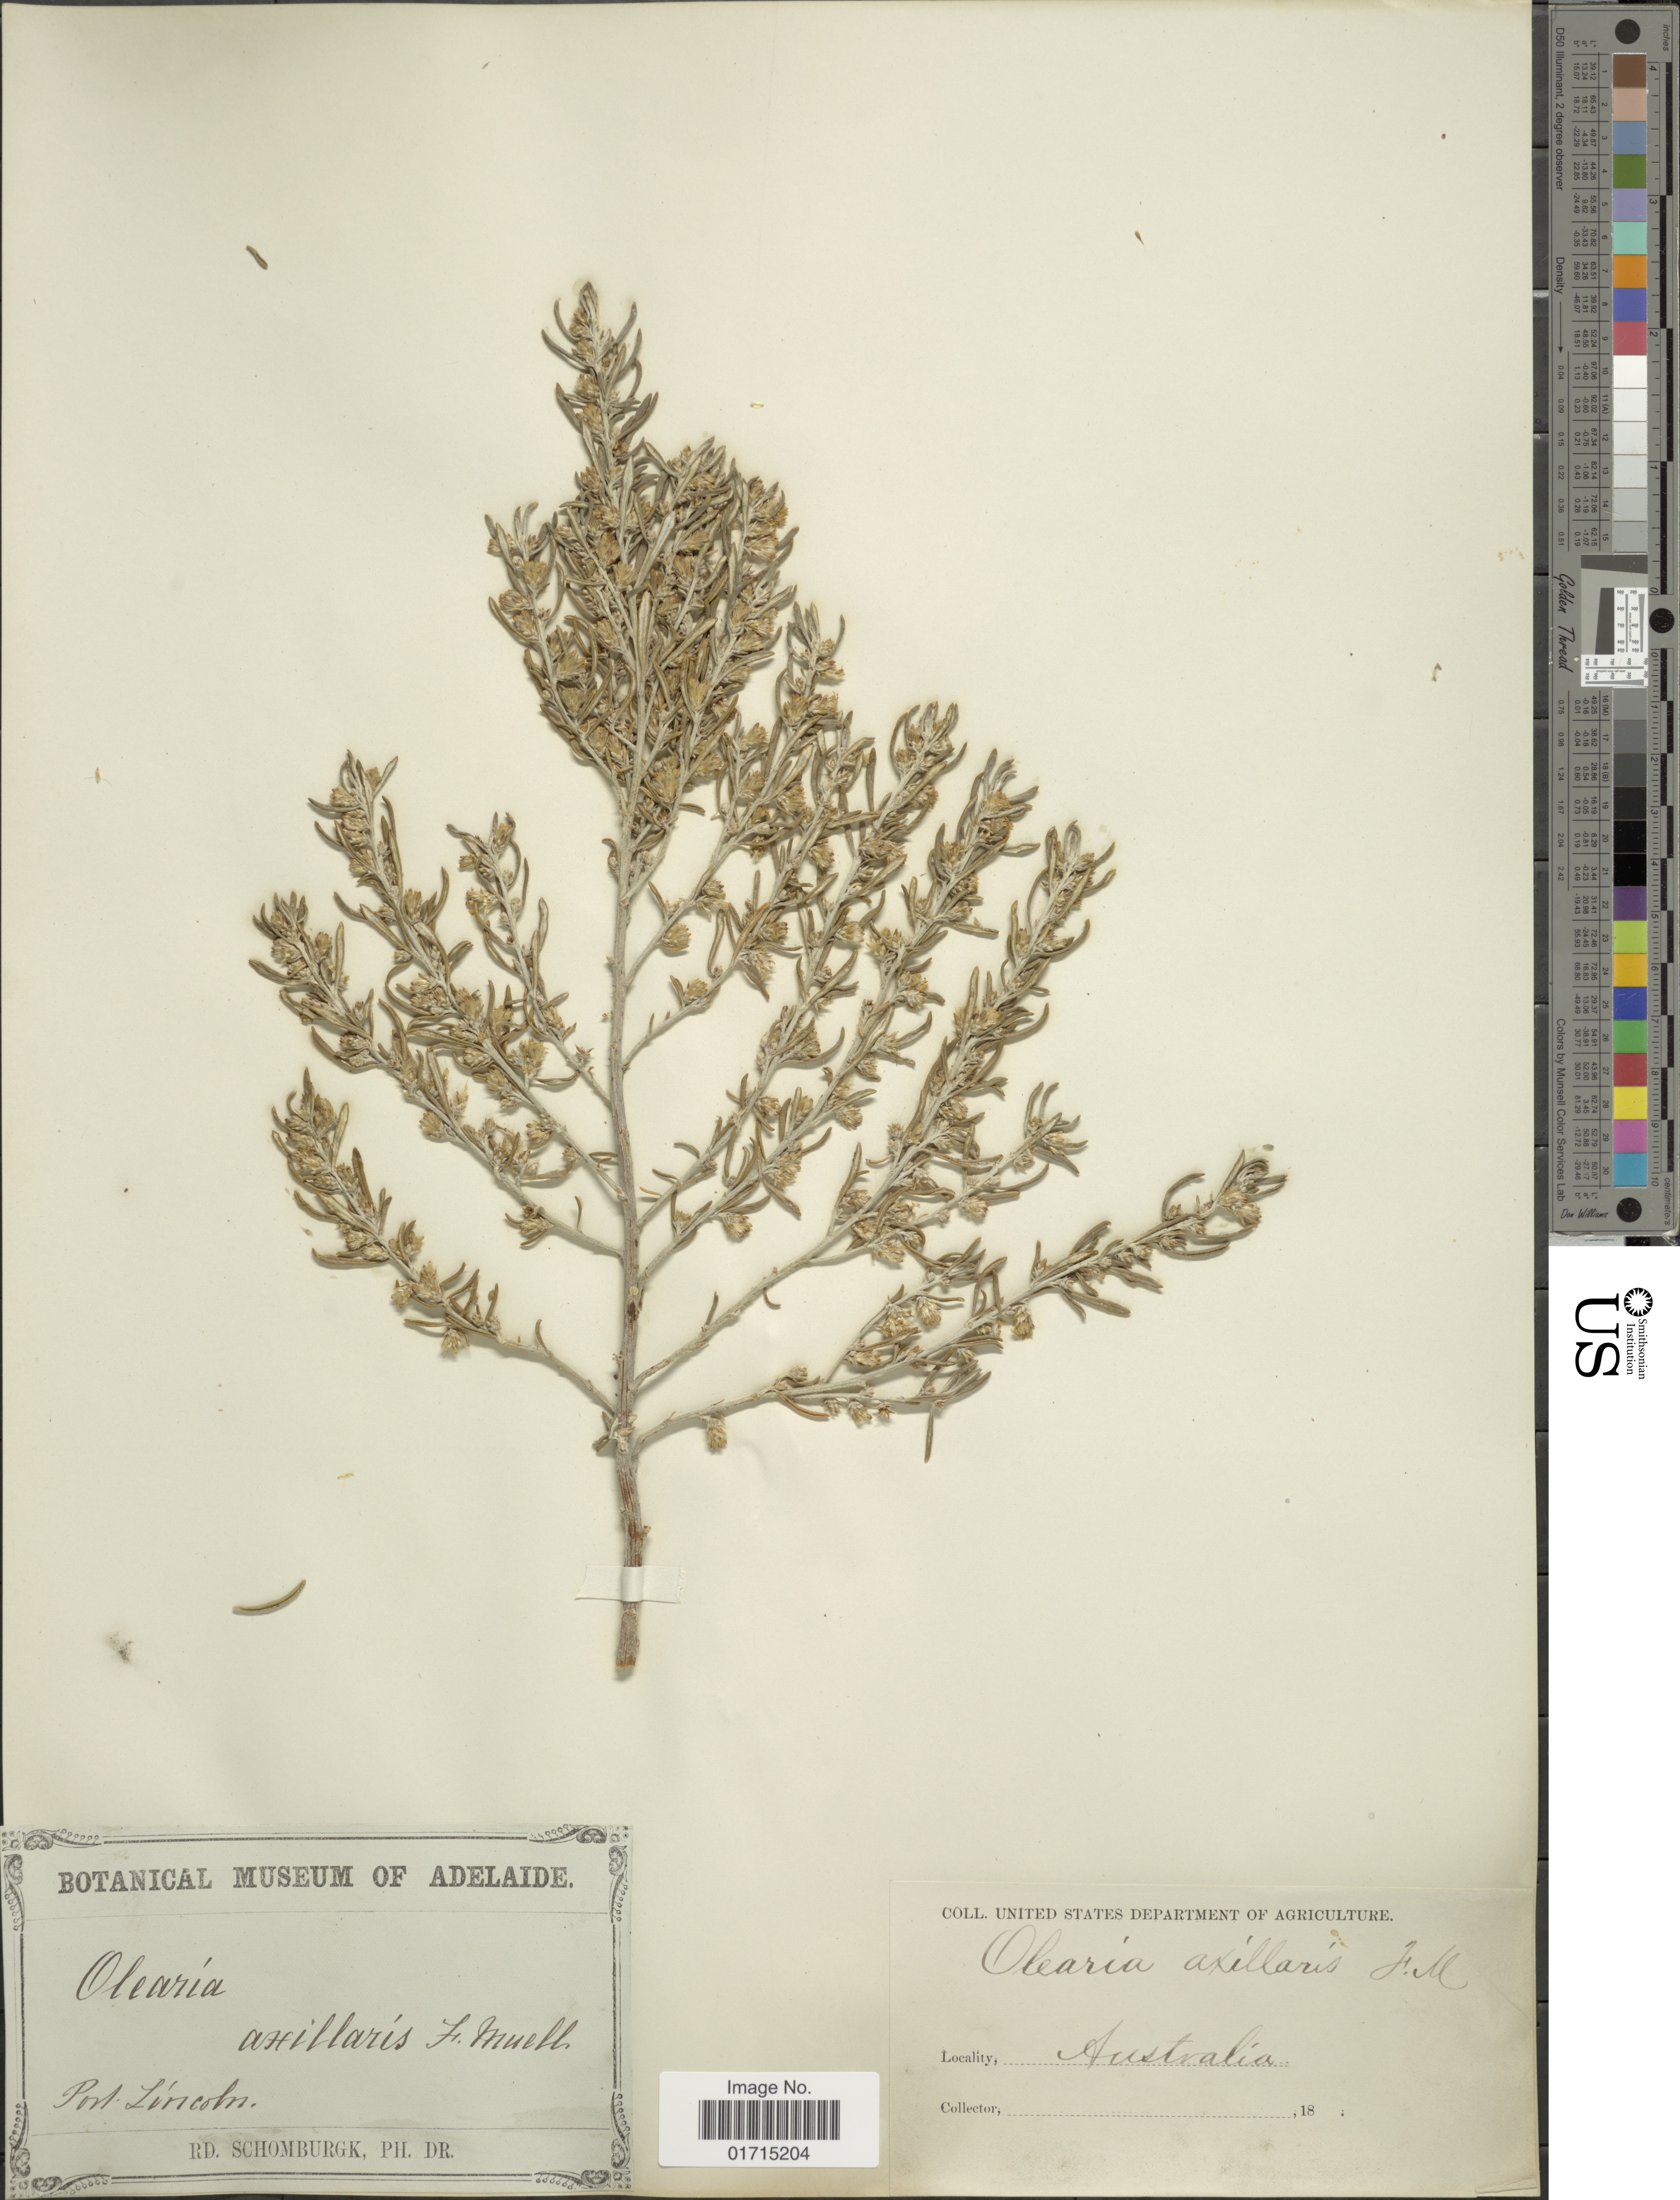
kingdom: Plantae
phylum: Tracheophyta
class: Magnoliopsida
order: Asterales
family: Asteraceae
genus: Olearia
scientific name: Olearia axillaris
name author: (DC.) F. Muell. ex Benth.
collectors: R. Schomburgk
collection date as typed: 18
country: Australia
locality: Port Lincoln.